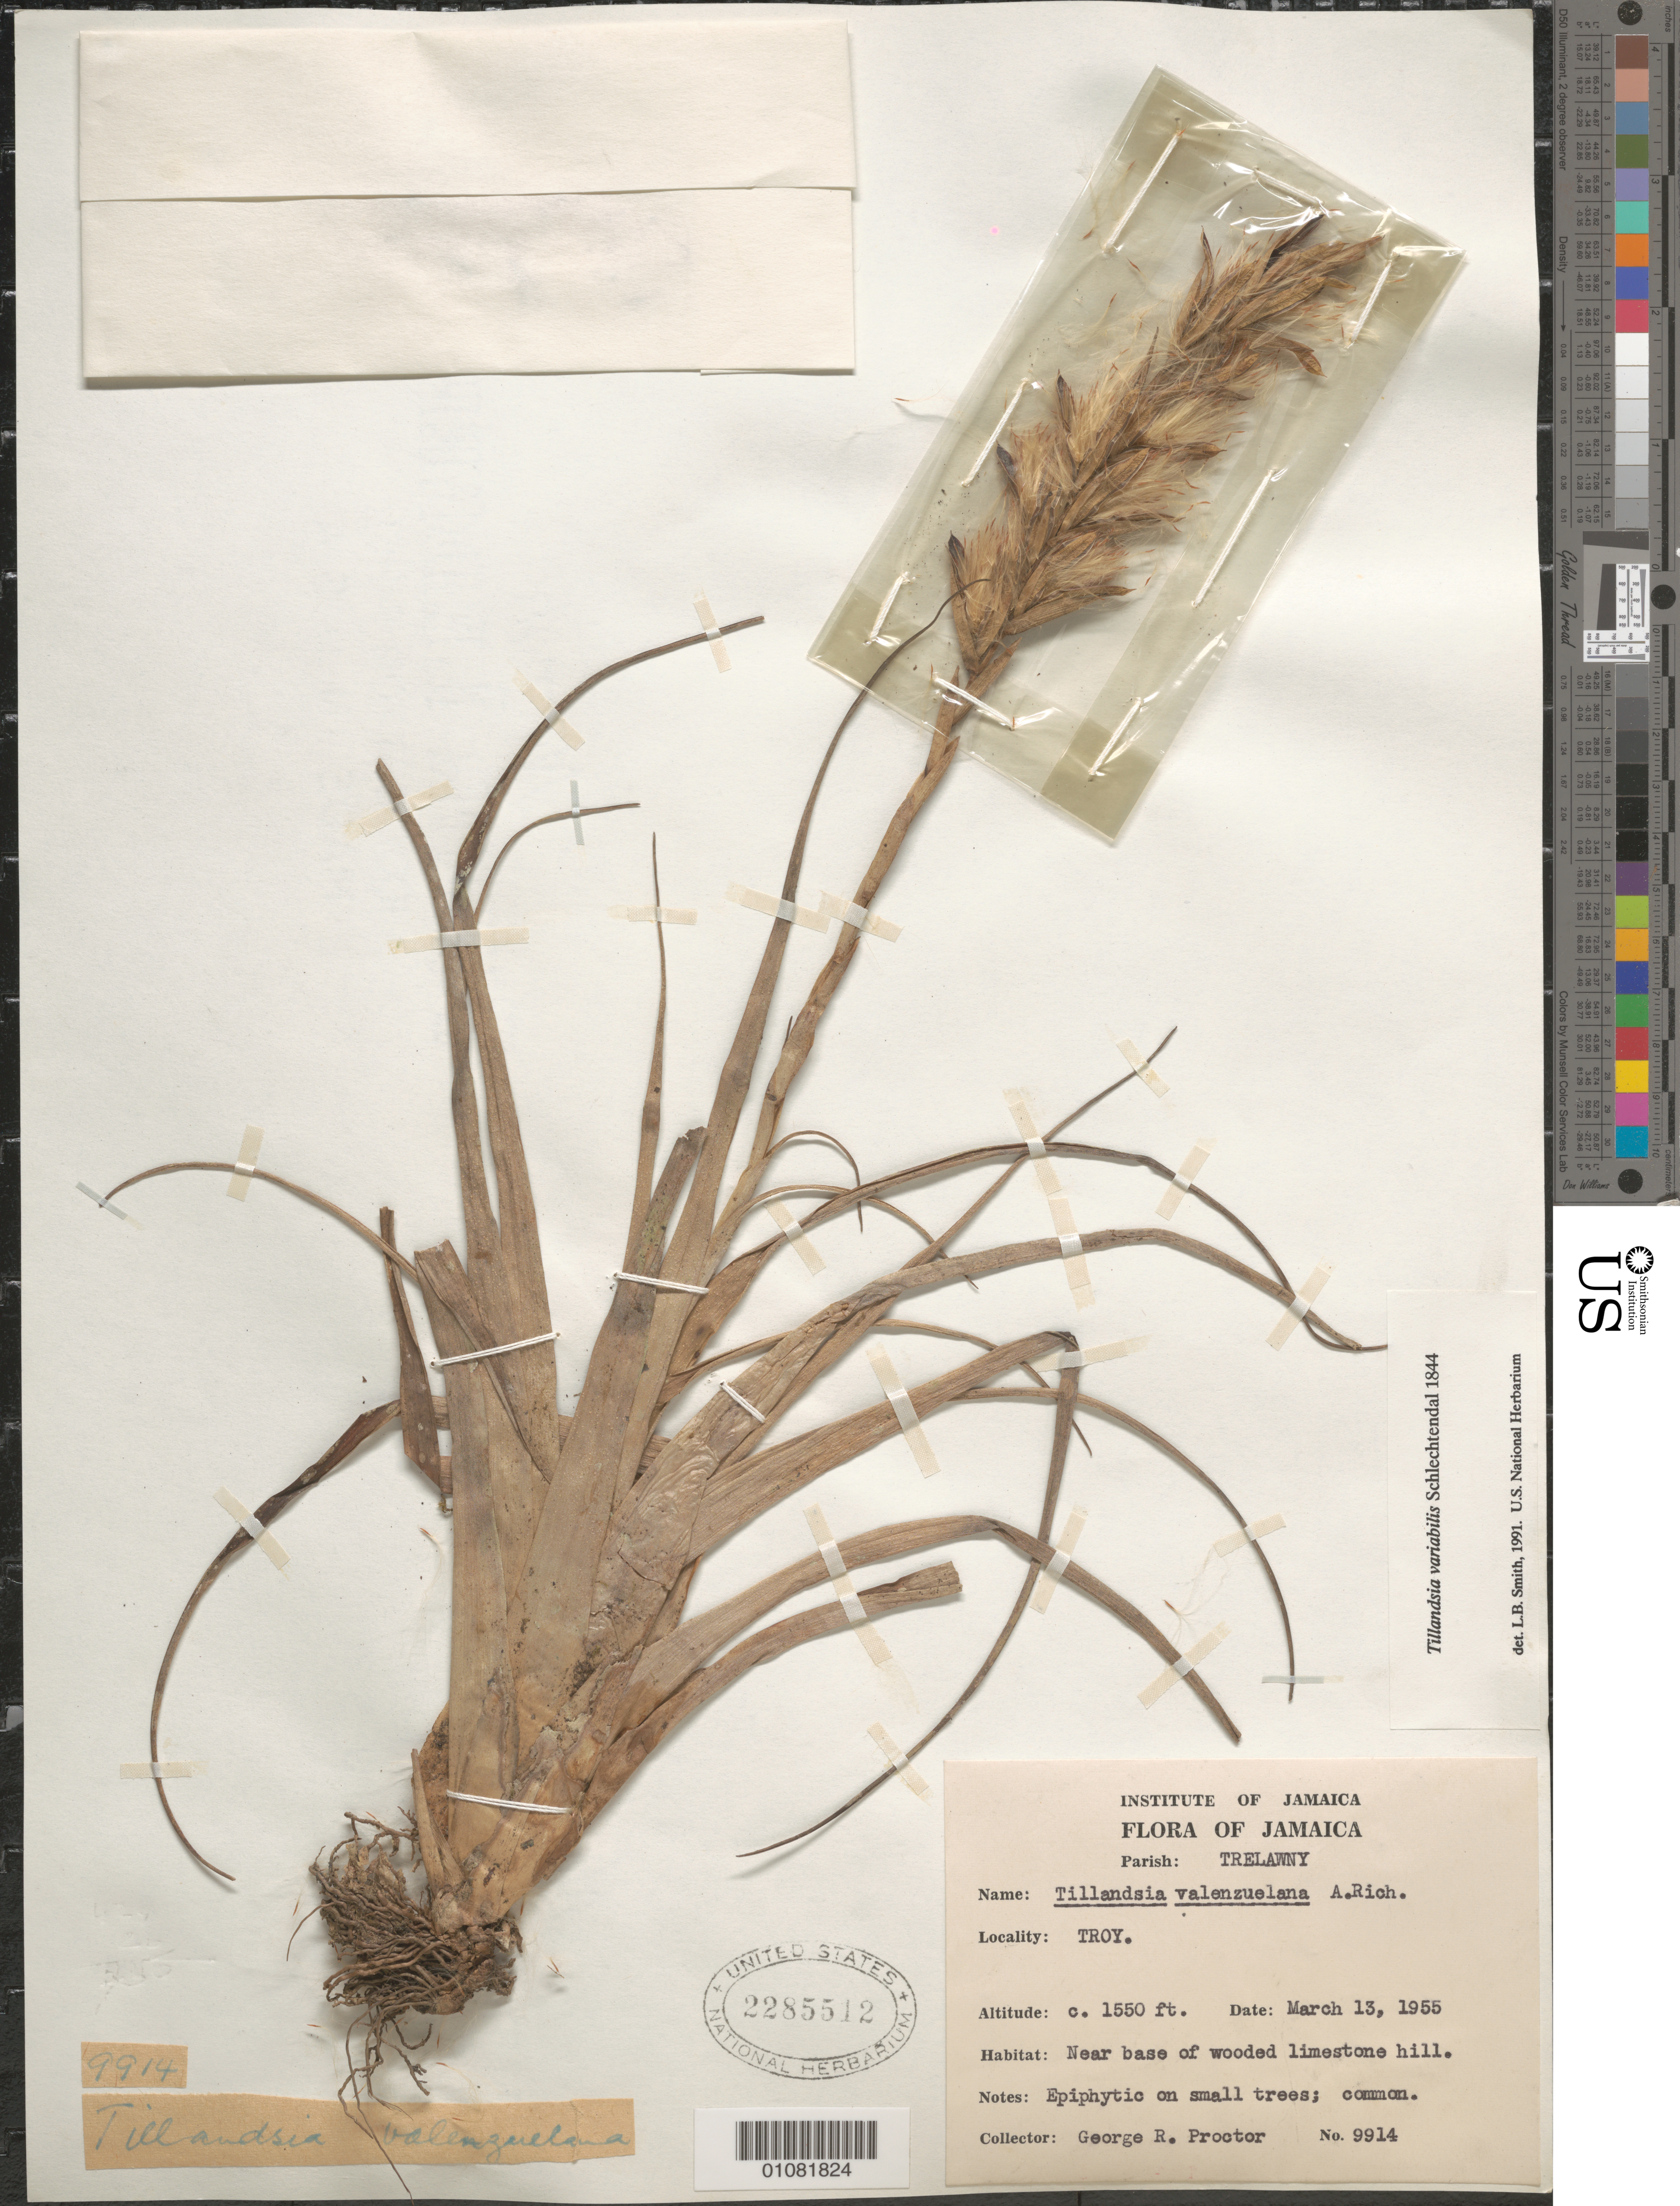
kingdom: Plantae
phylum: Tracheophyta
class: Liliopsida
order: Poales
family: Bromeliaceae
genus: Tillandsia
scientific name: Tillandsia variabilis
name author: Schltdl.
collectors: G. R. Proctor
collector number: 9914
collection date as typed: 13 Mar 1955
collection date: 1955-03-13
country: Jamaica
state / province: Trelawny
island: Jamaica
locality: Troy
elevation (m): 457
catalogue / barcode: US 2285512